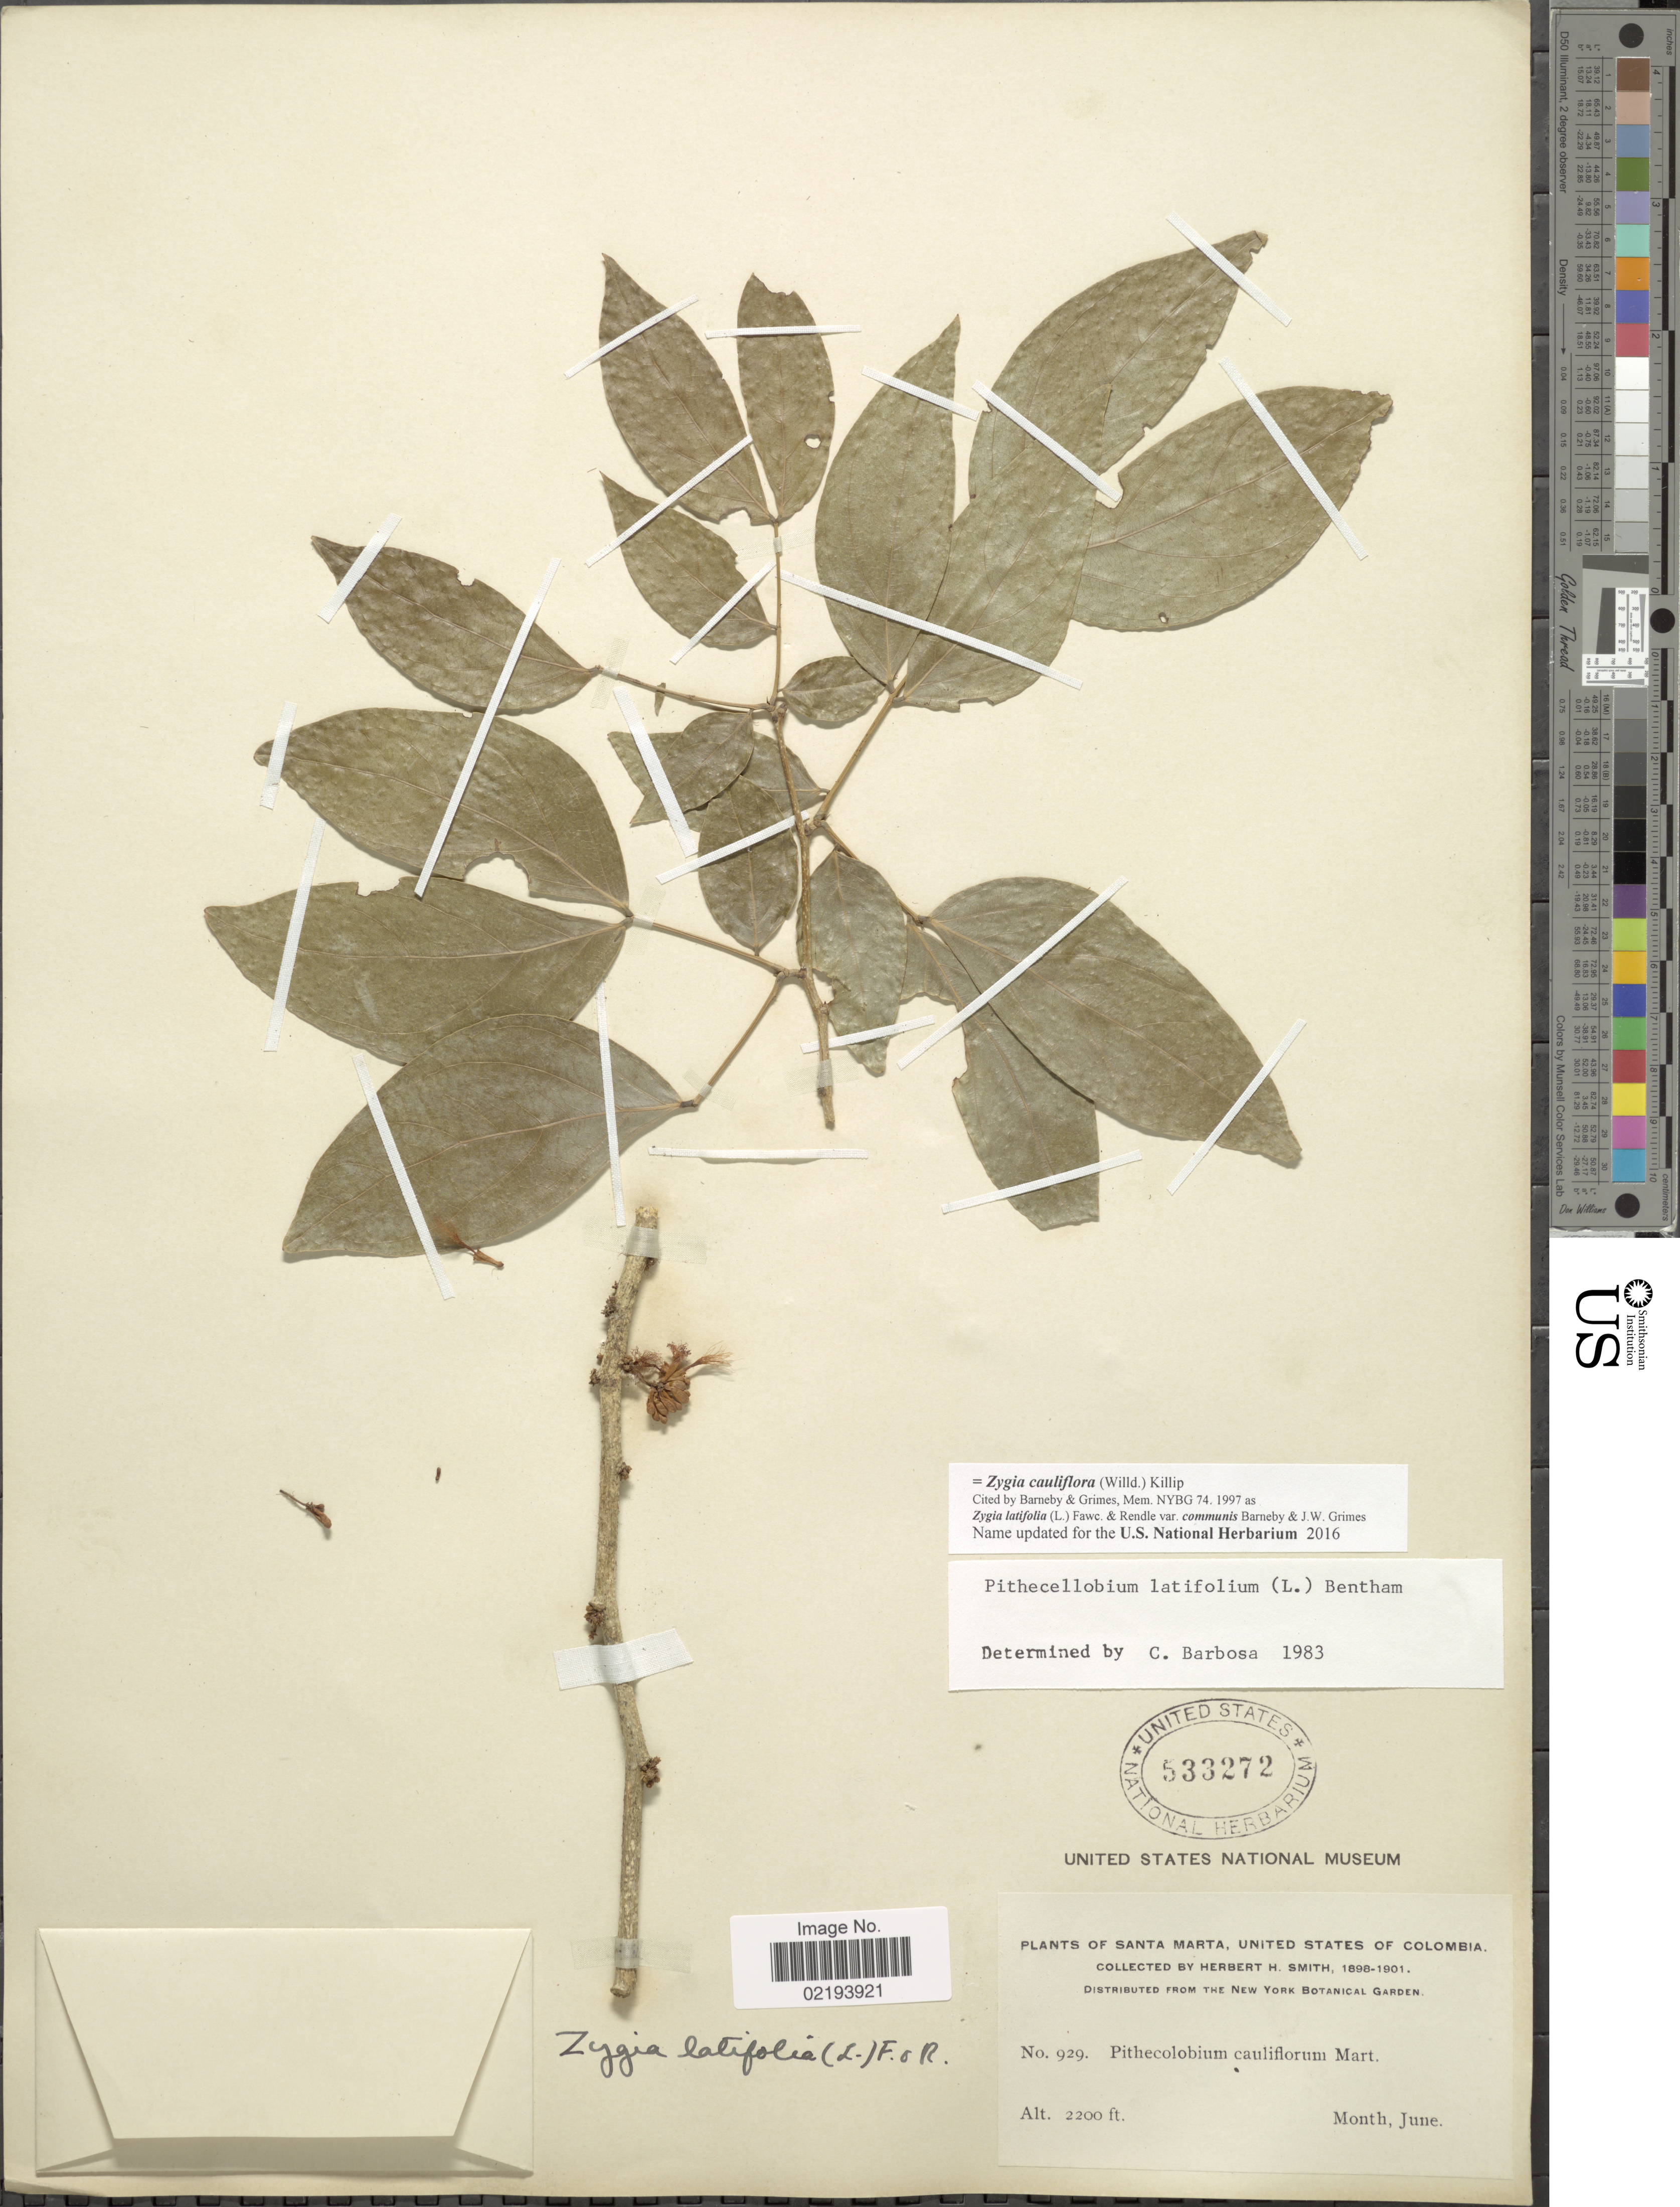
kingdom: Plantae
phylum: Tracheophyta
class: Magnoliopsida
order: Fabales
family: Fabaceae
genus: Zygia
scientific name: Zygia cauliflora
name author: (Willd.) Killip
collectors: Herbert H. Smith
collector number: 929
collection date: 1898-06/1909-06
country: Colombia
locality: Santa Marta, United States of Colombia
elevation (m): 671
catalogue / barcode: US 533272